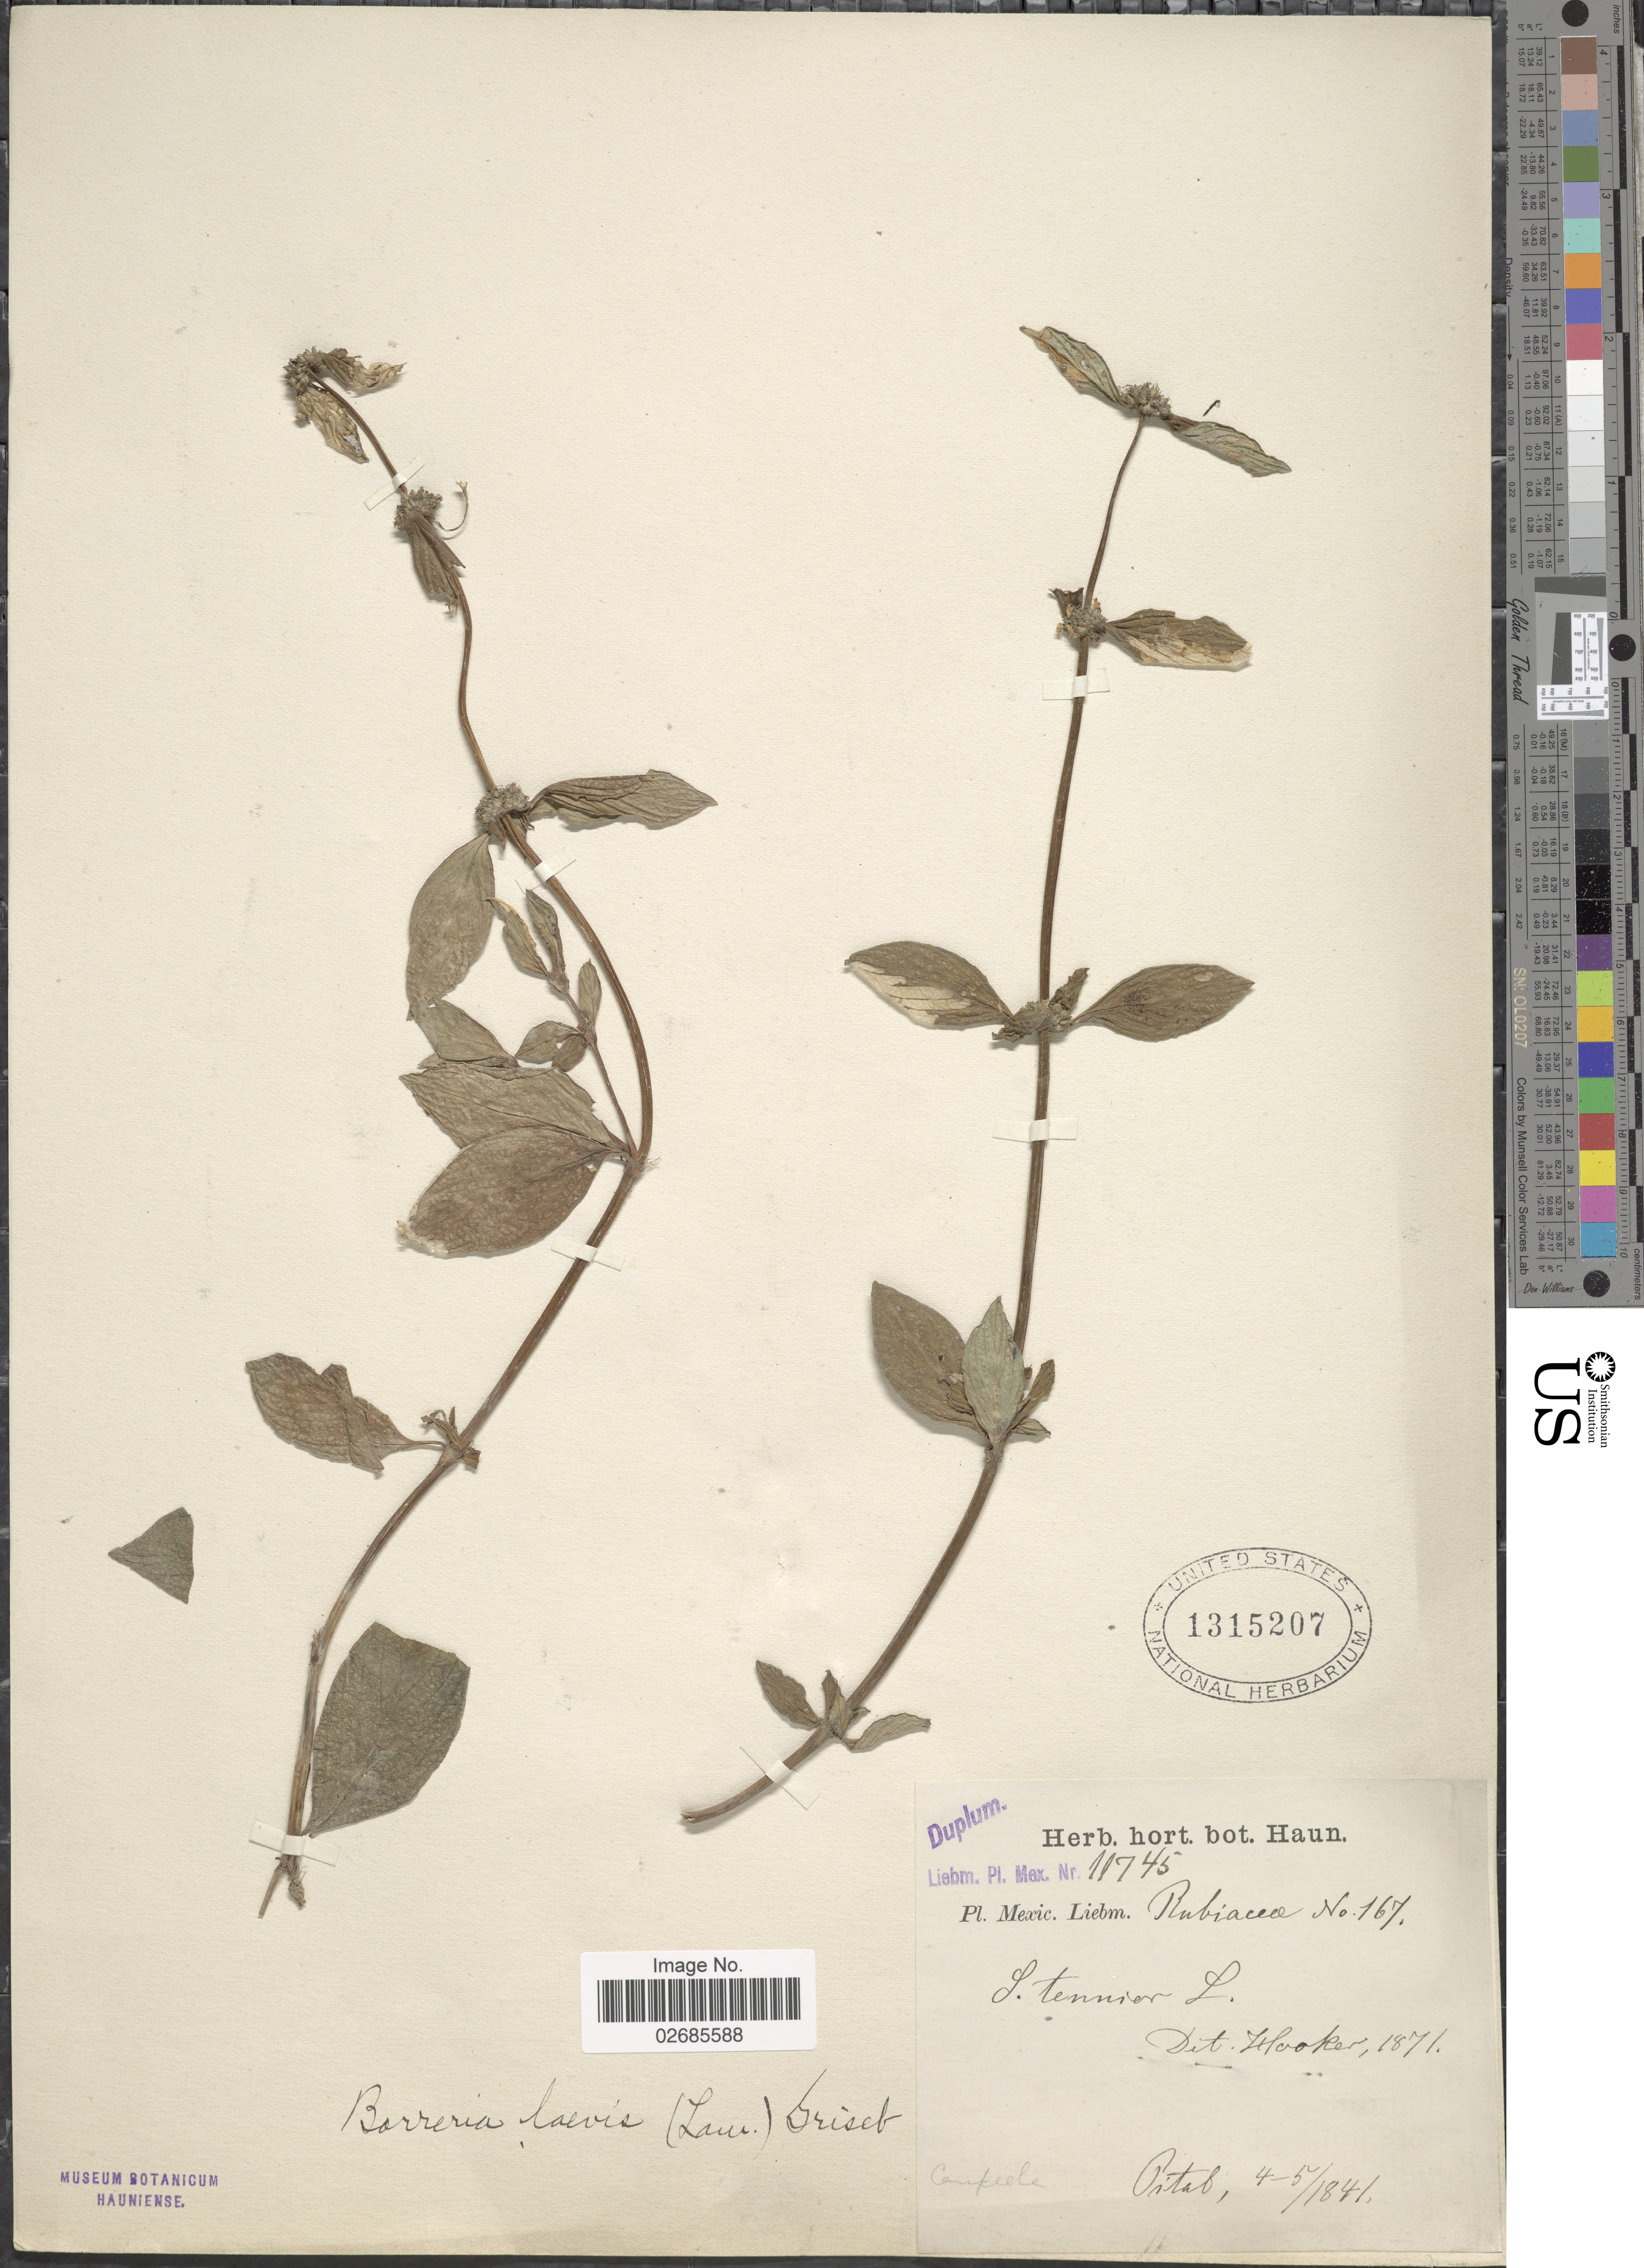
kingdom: Plantae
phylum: Tracheophyta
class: Magnoliopsida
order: Gentianales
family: Rubiaceae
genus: Borreria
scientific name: Borreria assurgens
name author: (Ruiz & Pav.) Griseb.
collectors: Liebmann, --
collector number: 11745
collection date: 1841-04/1841-05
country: Mexico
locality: Pital.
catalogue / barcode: US 1315207